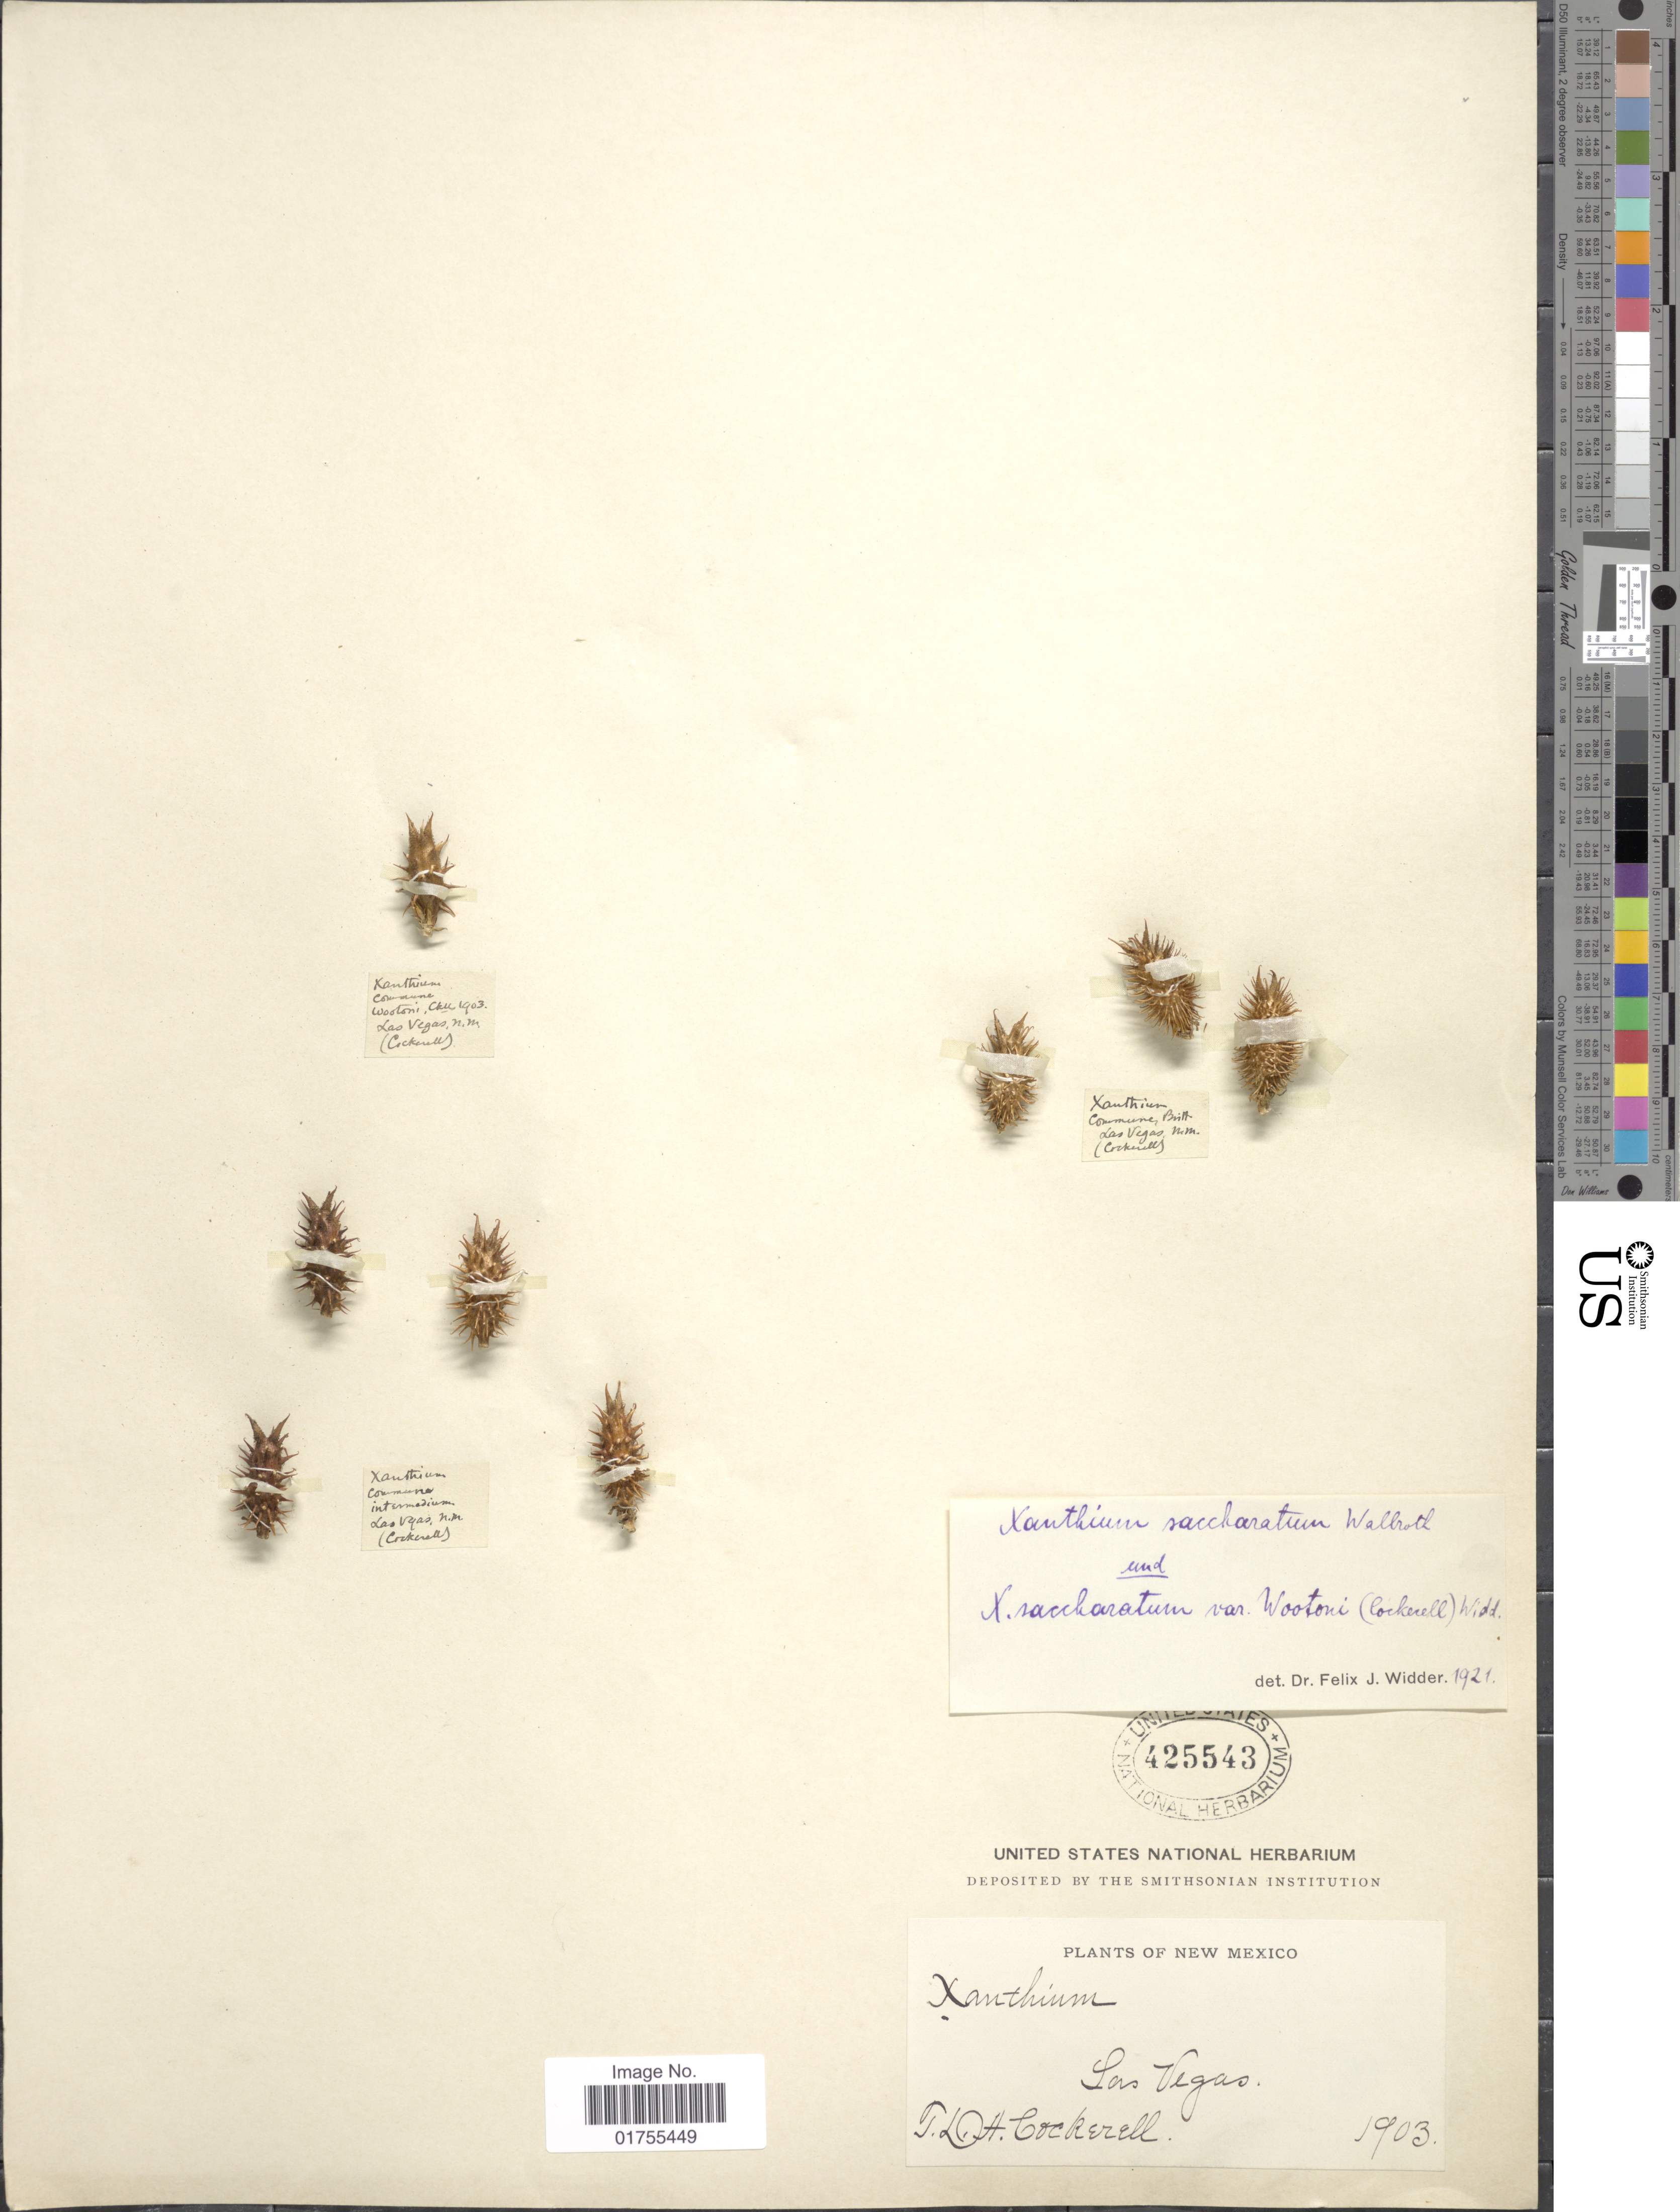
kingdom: Plantae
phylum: Tracheophyta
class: Magnoliopsida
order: Asterales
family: Asteraceae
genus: Xanthium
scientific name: Xanthium wootoni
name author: Cockerell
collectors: T. Cockerell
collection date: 1903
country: United States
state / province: New Mexico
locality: Las Vegas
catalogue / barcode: US 425543